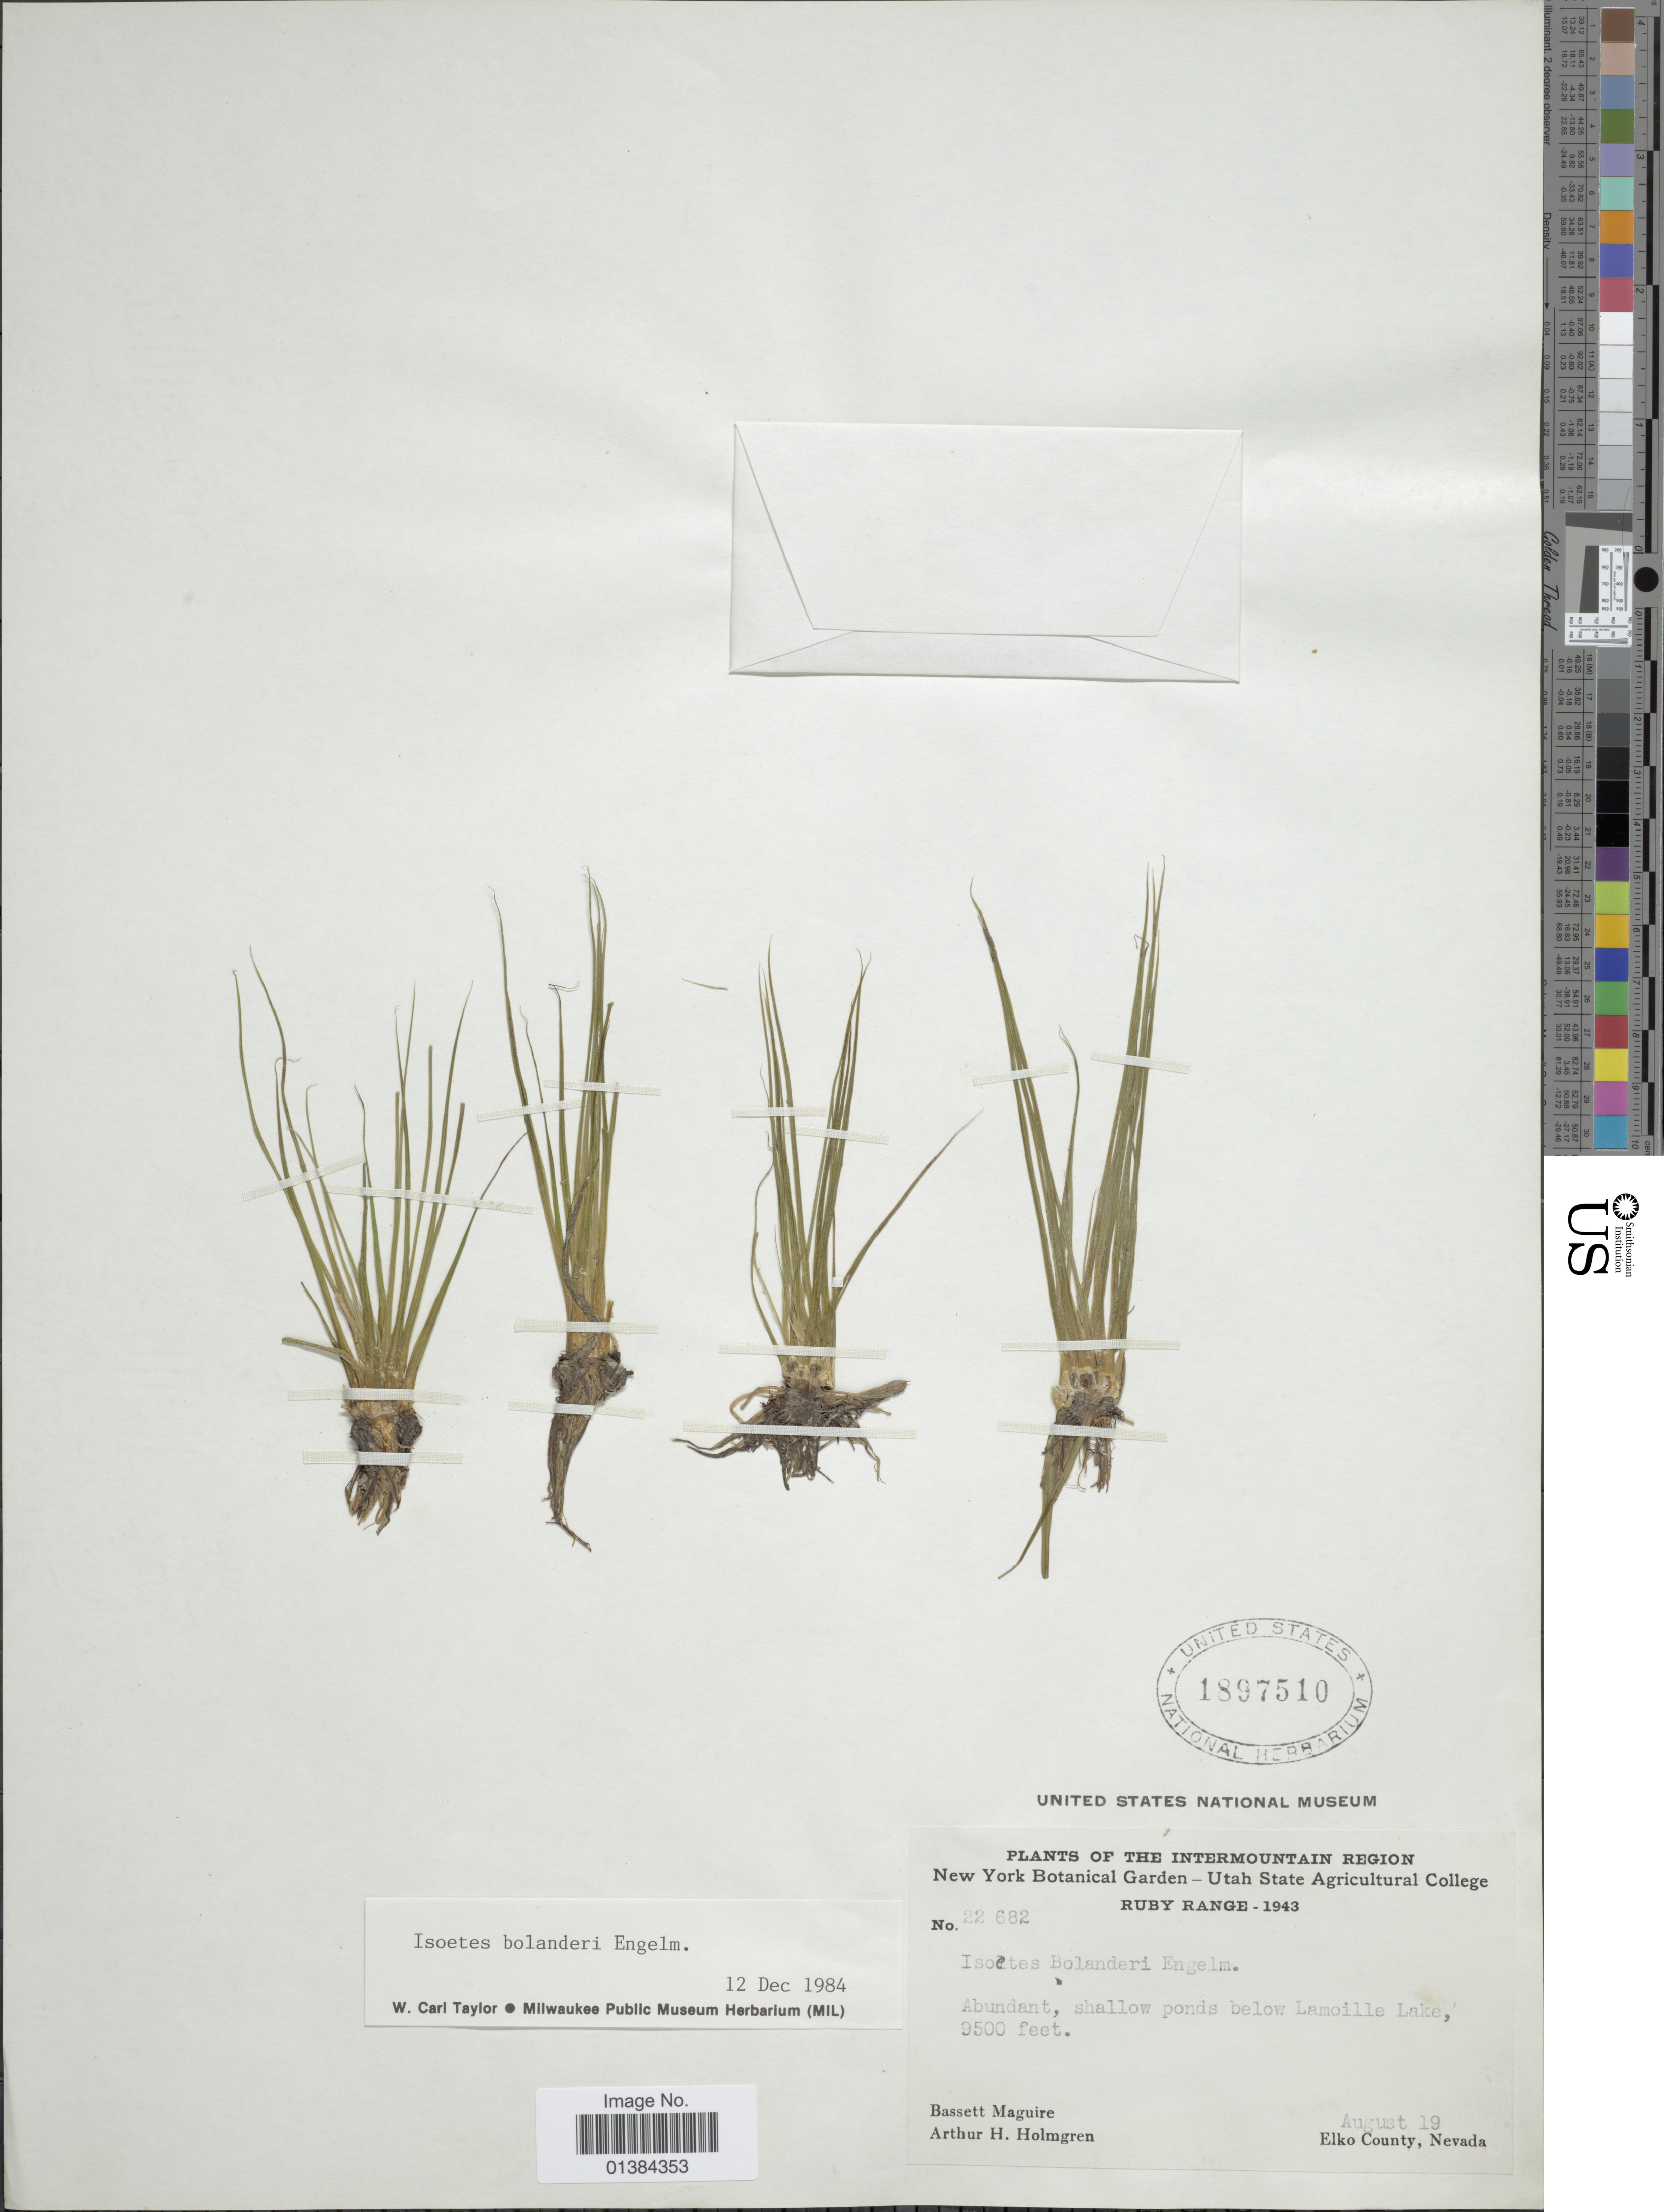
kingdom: Plantae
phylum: Tracheophyta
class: Lycopodiopsida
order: Isoetales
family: Isoetaceae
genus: Isoetes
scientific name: Isoetes bolanderi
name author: Engelm.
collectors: B. Maguire & A. H. Holmgren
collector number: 22682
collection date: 1943-08-19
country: United States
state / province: Nevada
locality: Intermountain Region. Abundant, shallow ponds below Lamoille Lake. Elko County.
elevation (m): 2896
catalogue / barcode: US 1897510